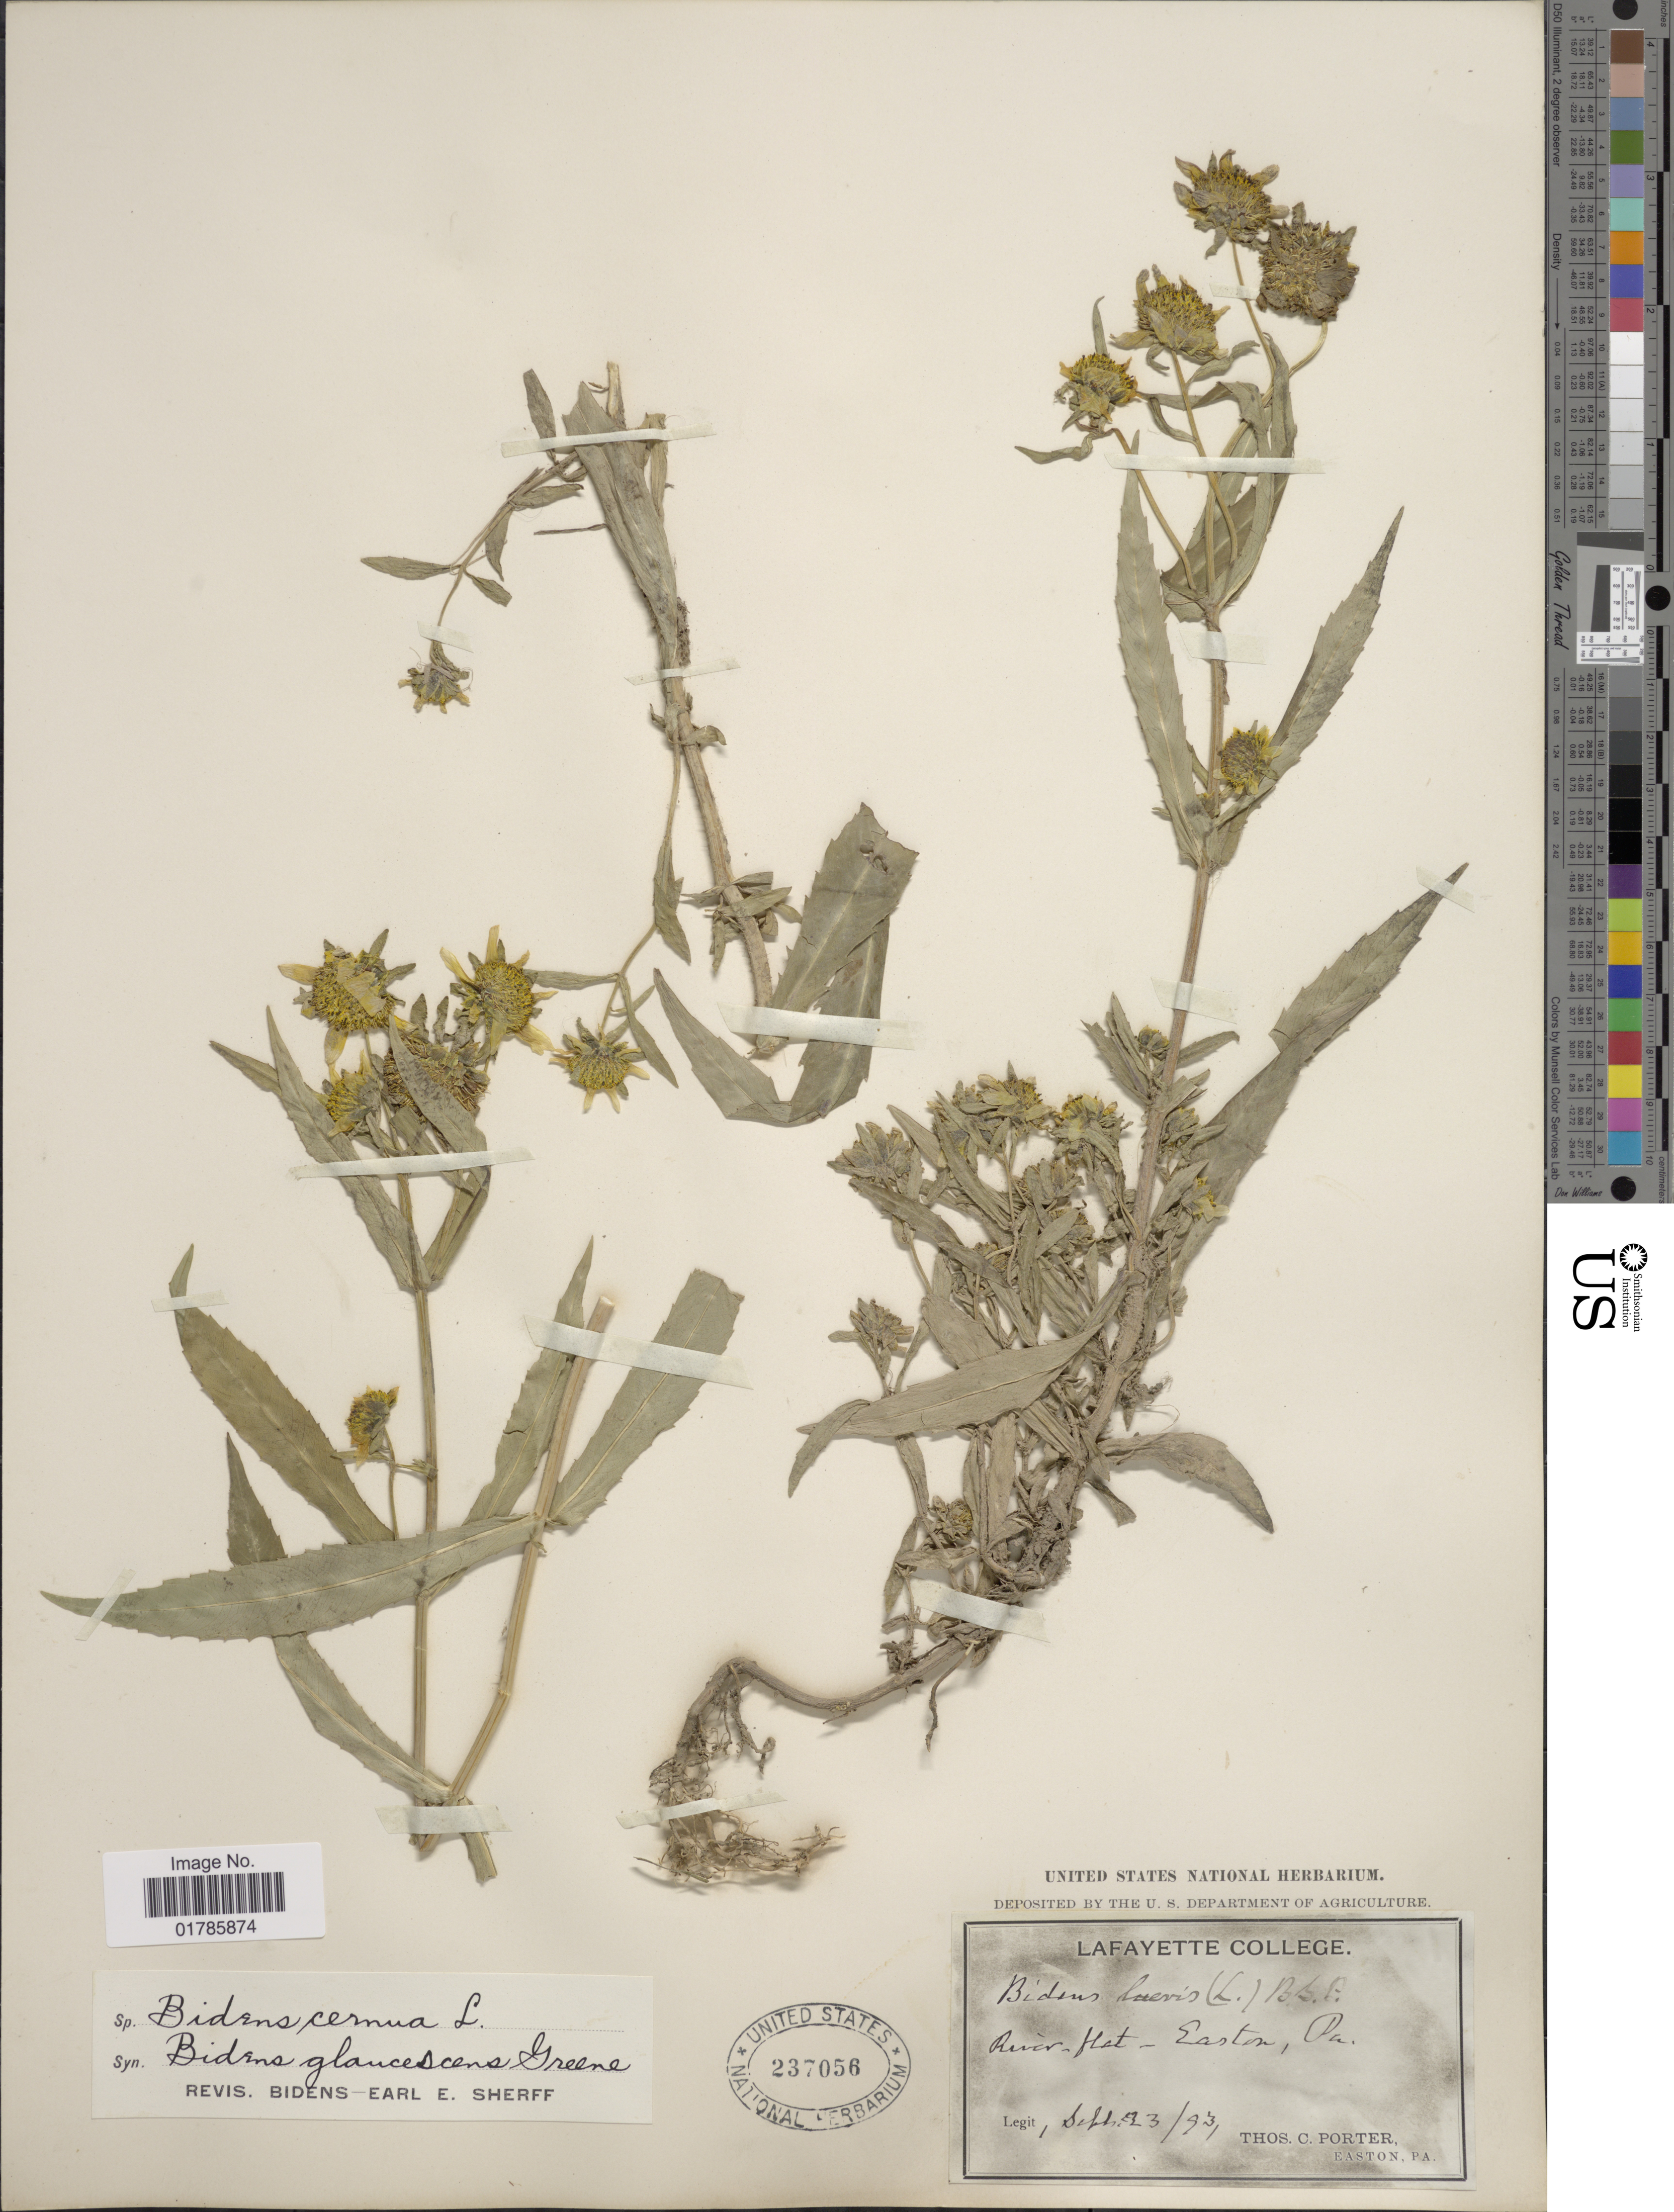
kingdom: Plantae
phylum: Tracheophyta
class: Magnoliopsida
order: Asterales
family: Asteraceae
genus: Bidens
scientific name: Bidens cernua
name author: L.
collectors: T. C. Porter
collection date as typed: Transcribed d/m/y: 23/9/93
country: United States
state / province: Pennsylvania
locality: River, Flat, Easton, Pa.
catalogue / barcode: US 237056